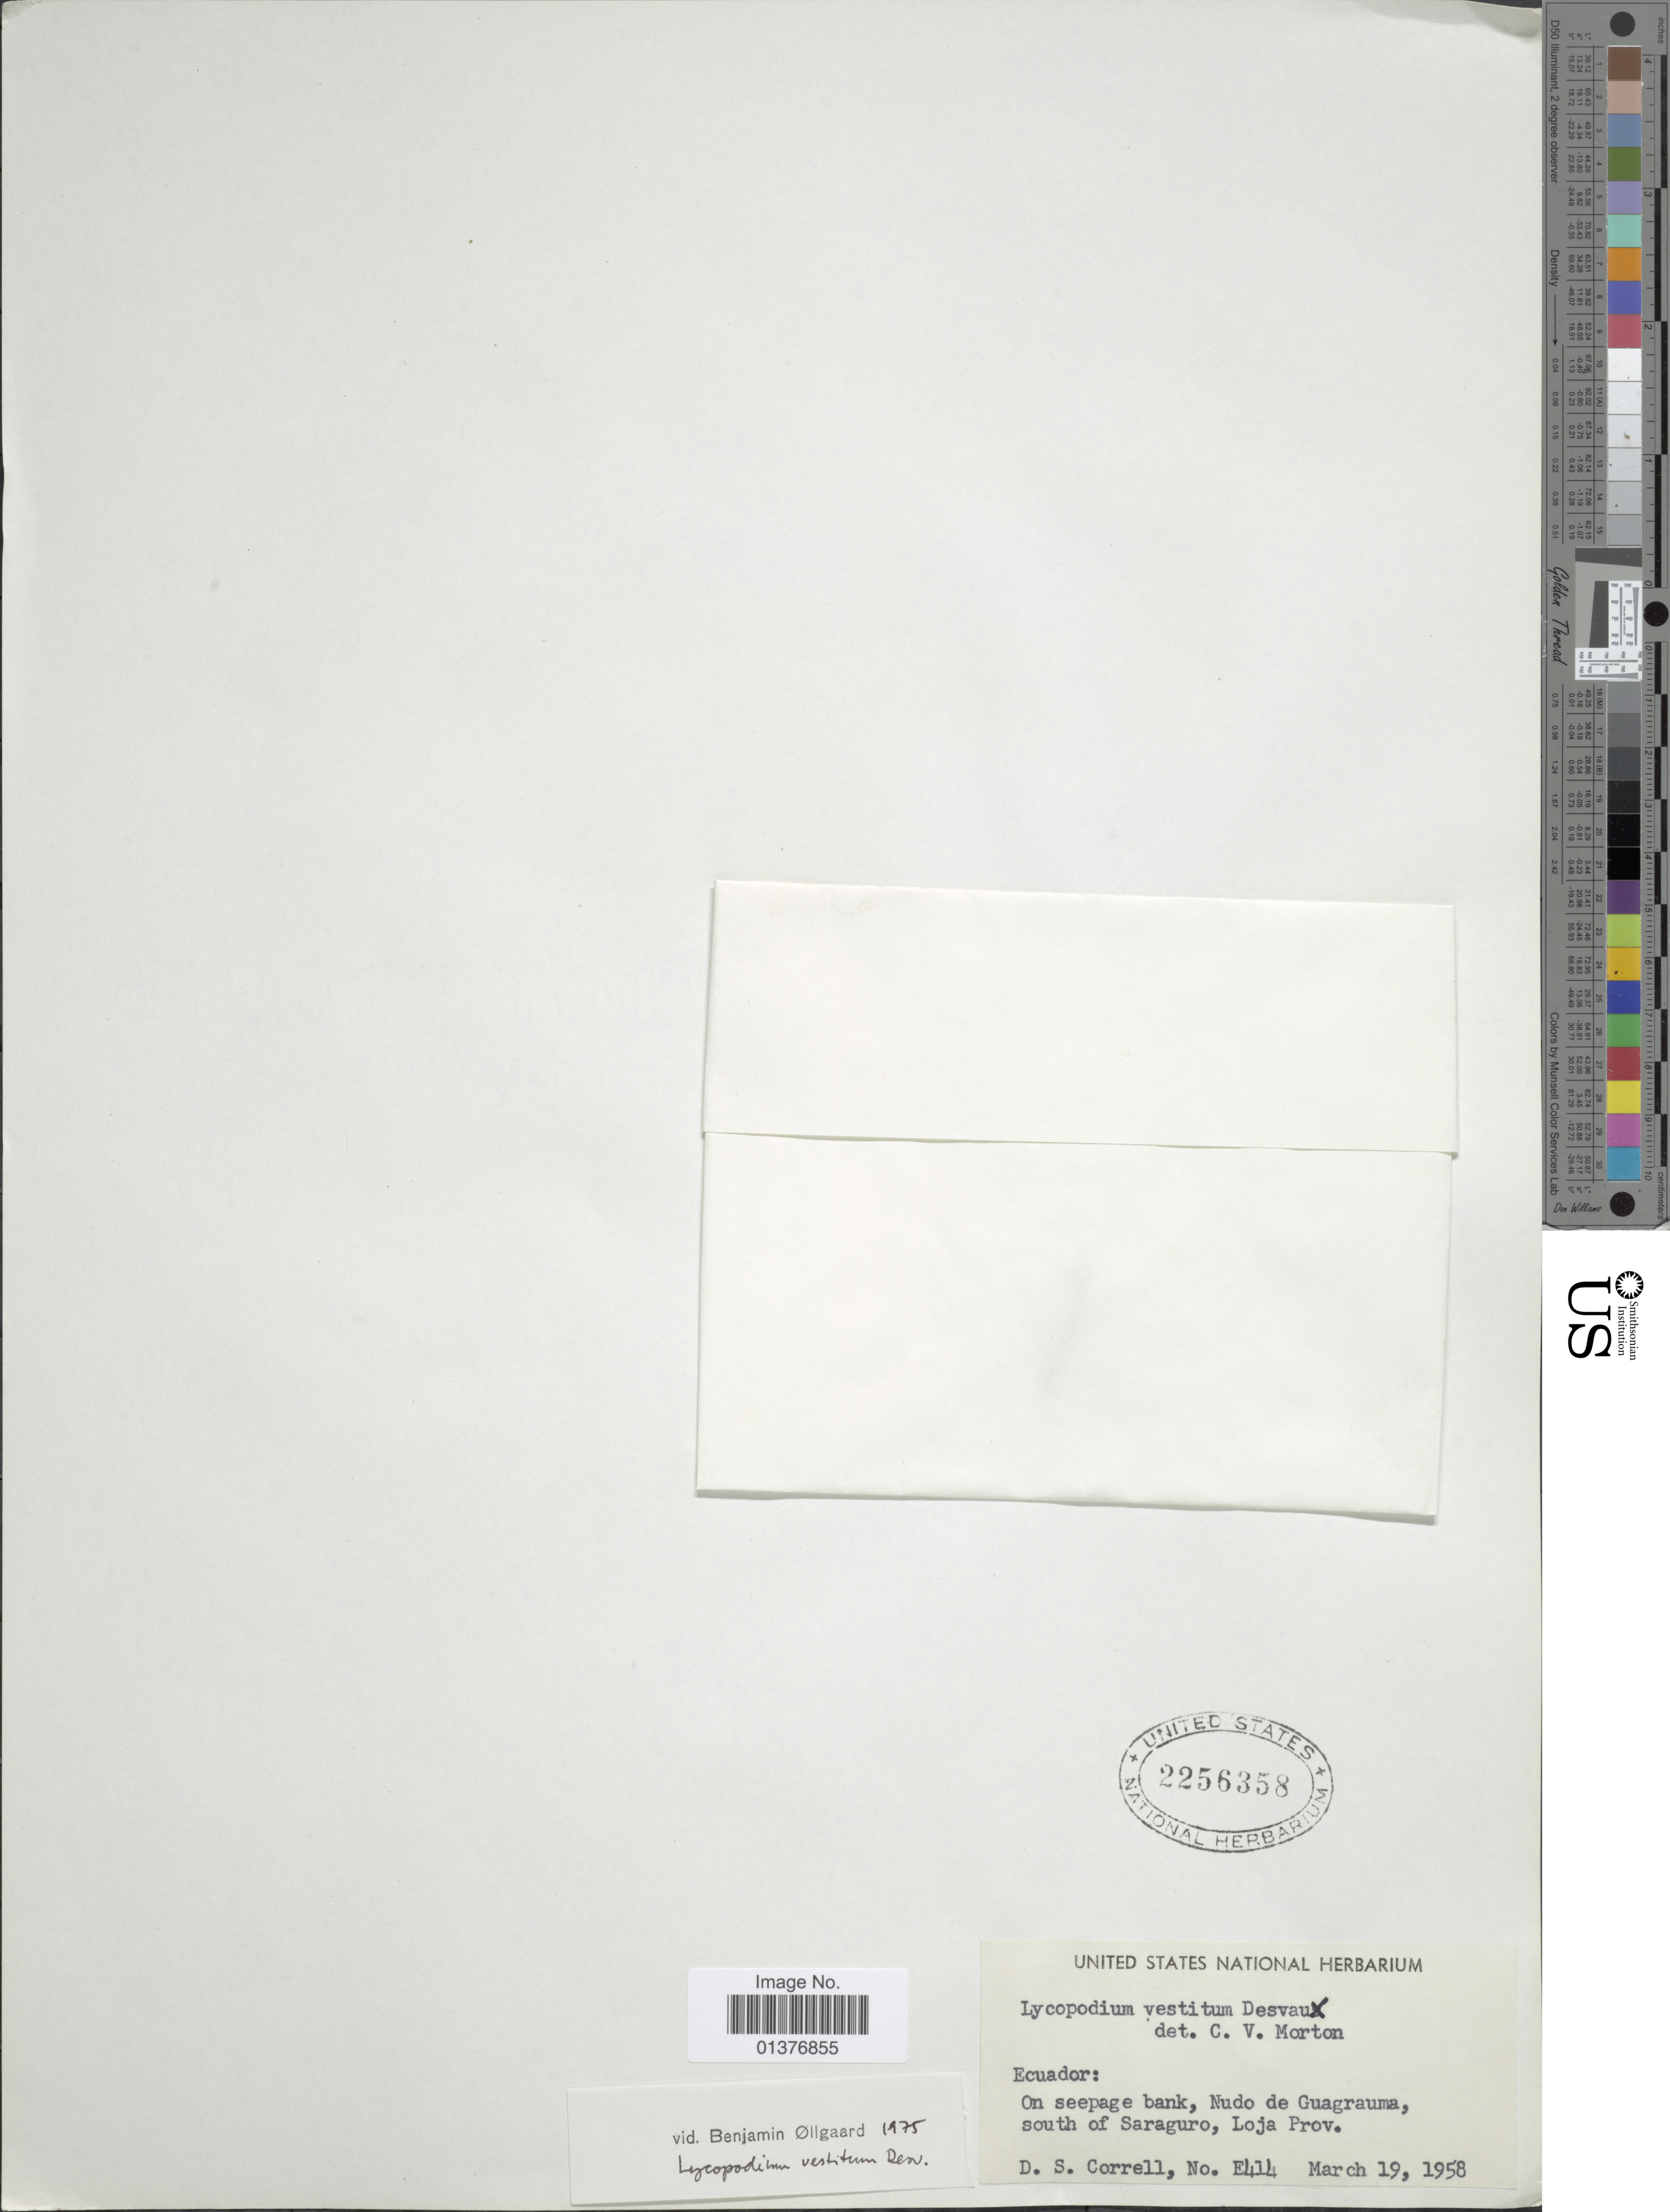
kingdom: Plantae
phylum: Tracheophyta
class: Lycopodiopsida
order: Lycopodiales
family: Lycopodiaceae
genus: Lycopodium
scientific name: Lycopodium vestitum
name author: Desv. ex Poir.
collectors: D. S. Correll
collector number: E414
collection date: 1958-03-19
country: Ecuador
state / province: Loja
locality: On seepage bank, Nudo de Guagrauma, south of Saraguro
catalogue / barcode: US 2256358